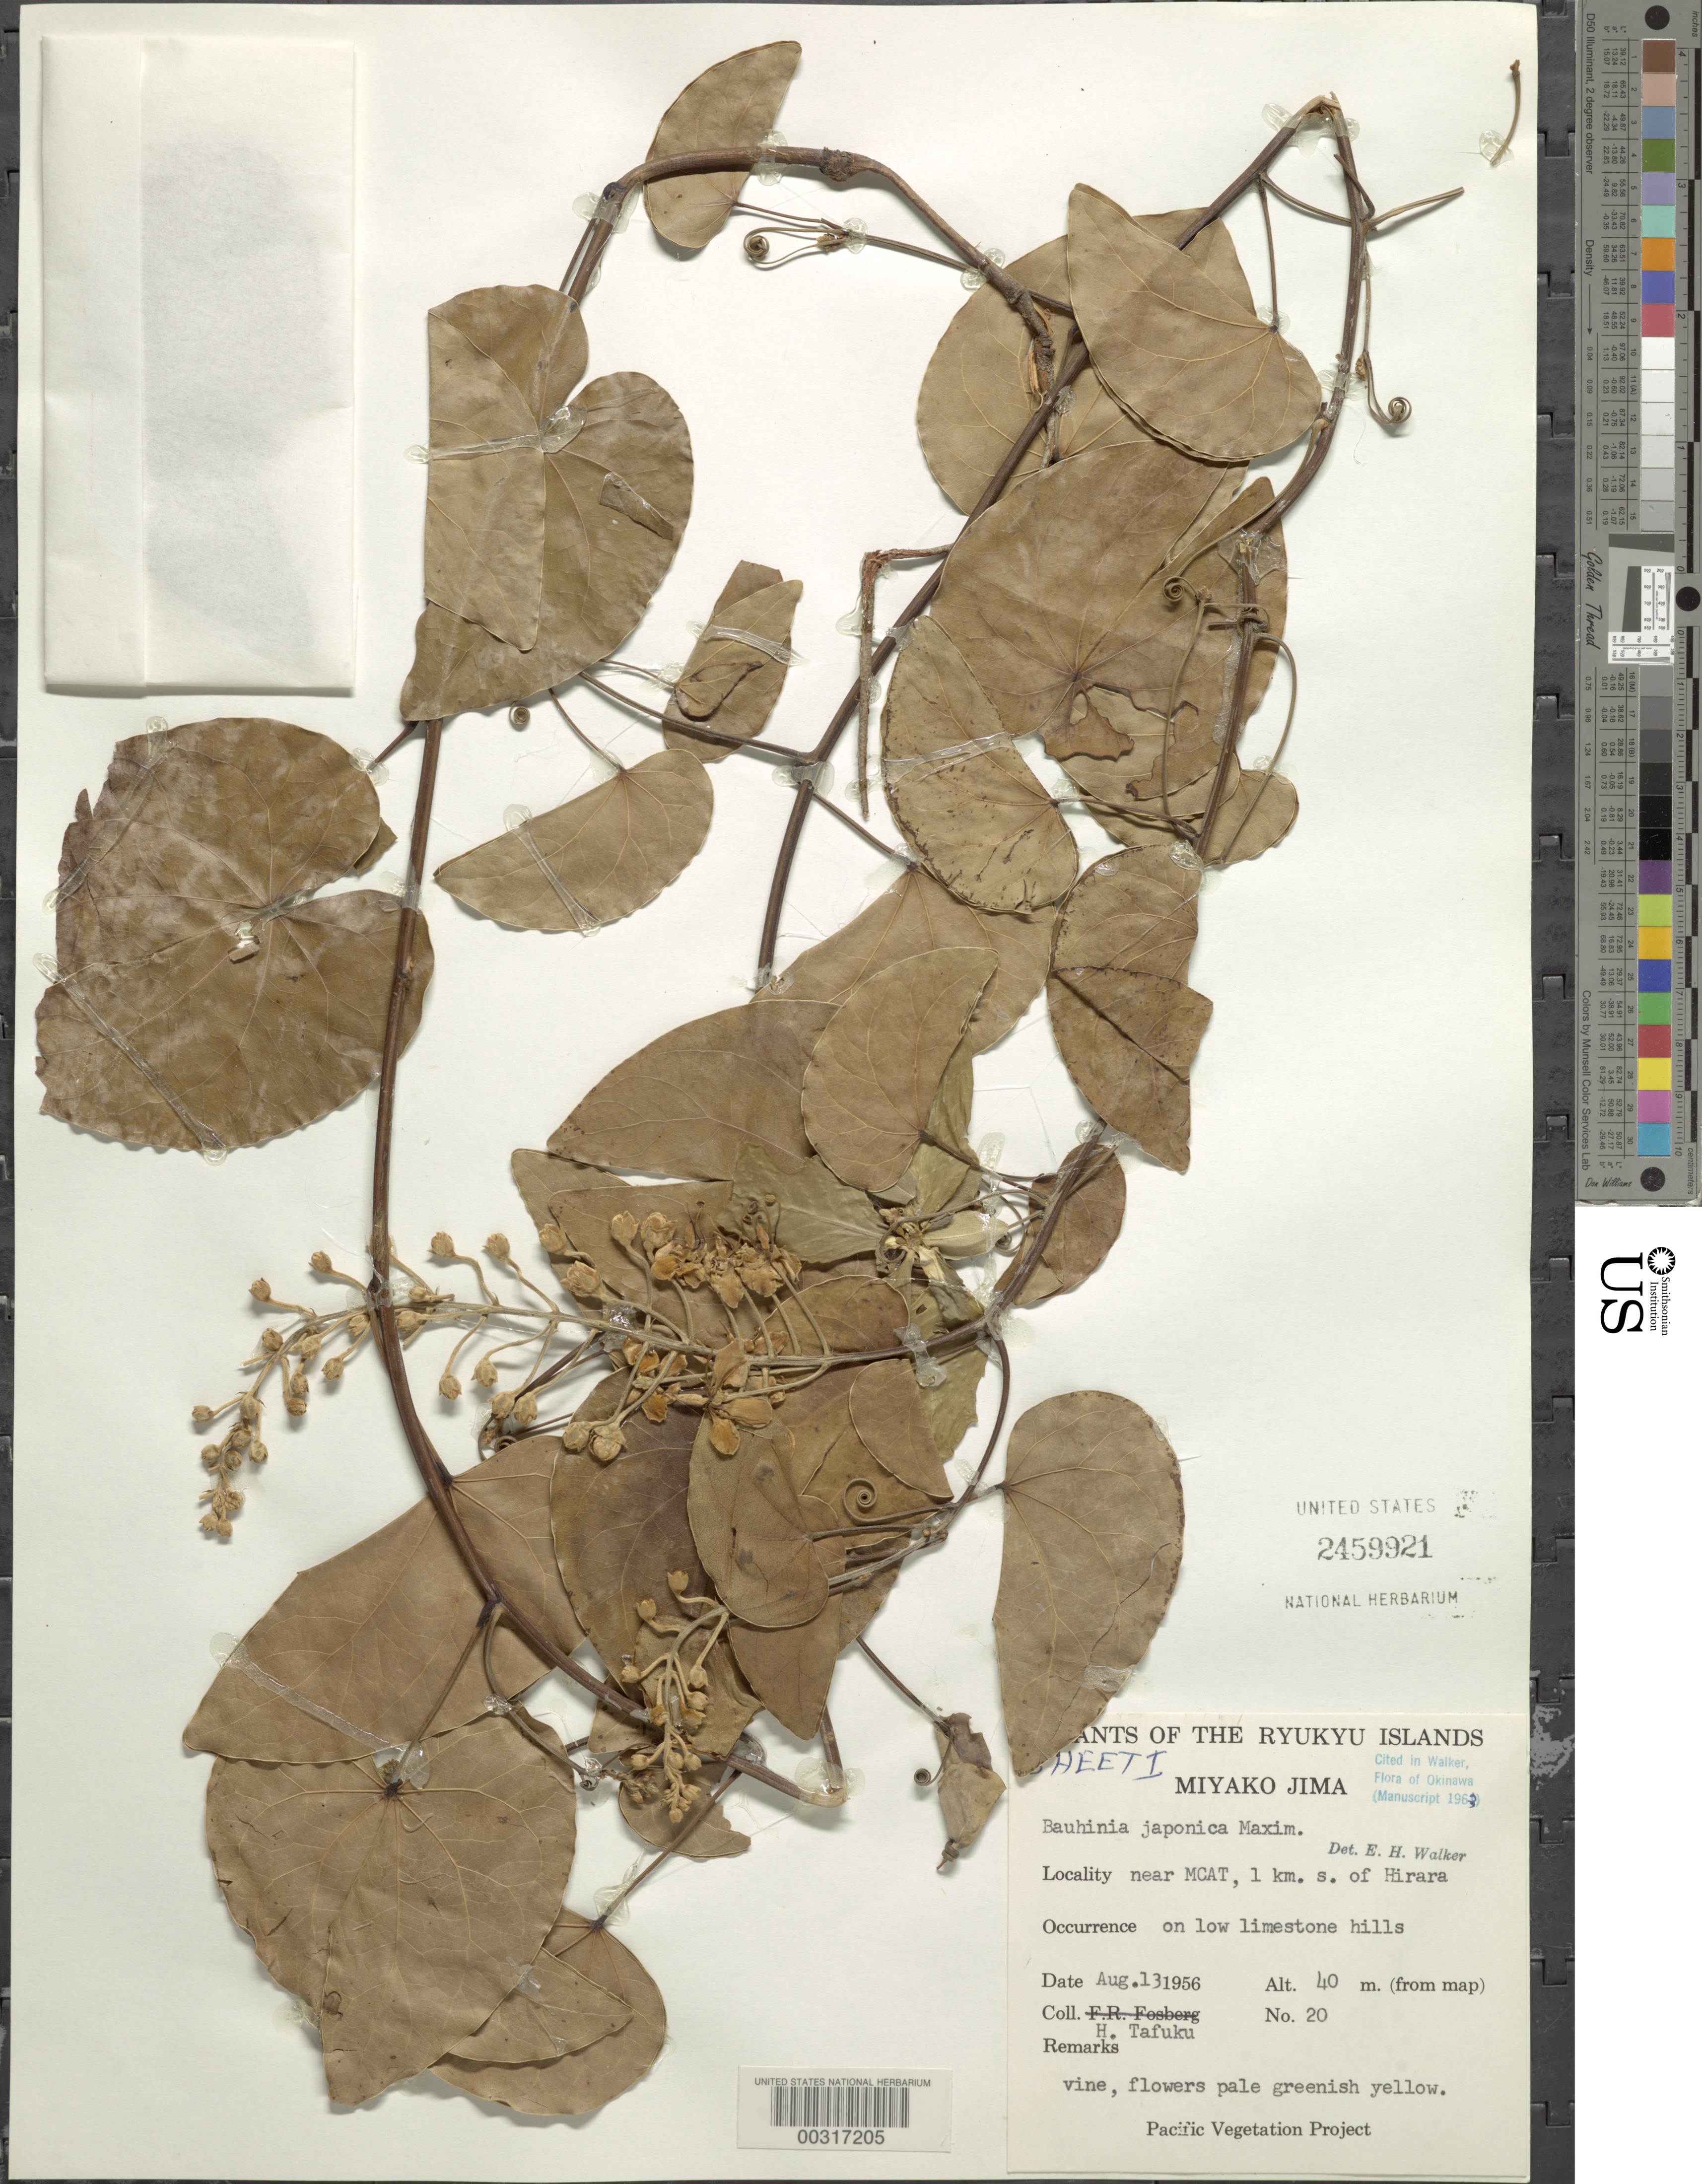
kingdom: Plantae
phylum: Tracheophyta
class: Magnoliopsida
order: Fabales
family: Fabaceae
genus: Phanera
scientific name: Phanera japonica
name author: (Maxim.) H. Ohashi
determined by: U.S. National Herbarium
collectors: H. Tafuku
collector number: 20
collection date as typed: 13 Aug 1956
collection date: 1956-08-13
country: Japan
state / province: Okinawa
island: Miyako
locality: Sakishima is.; miyako jima; near mcat, 1 km s of hirara [SAKISHIMA IS.]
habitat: On low limestone hills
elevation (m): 40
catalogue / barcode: US 2459921